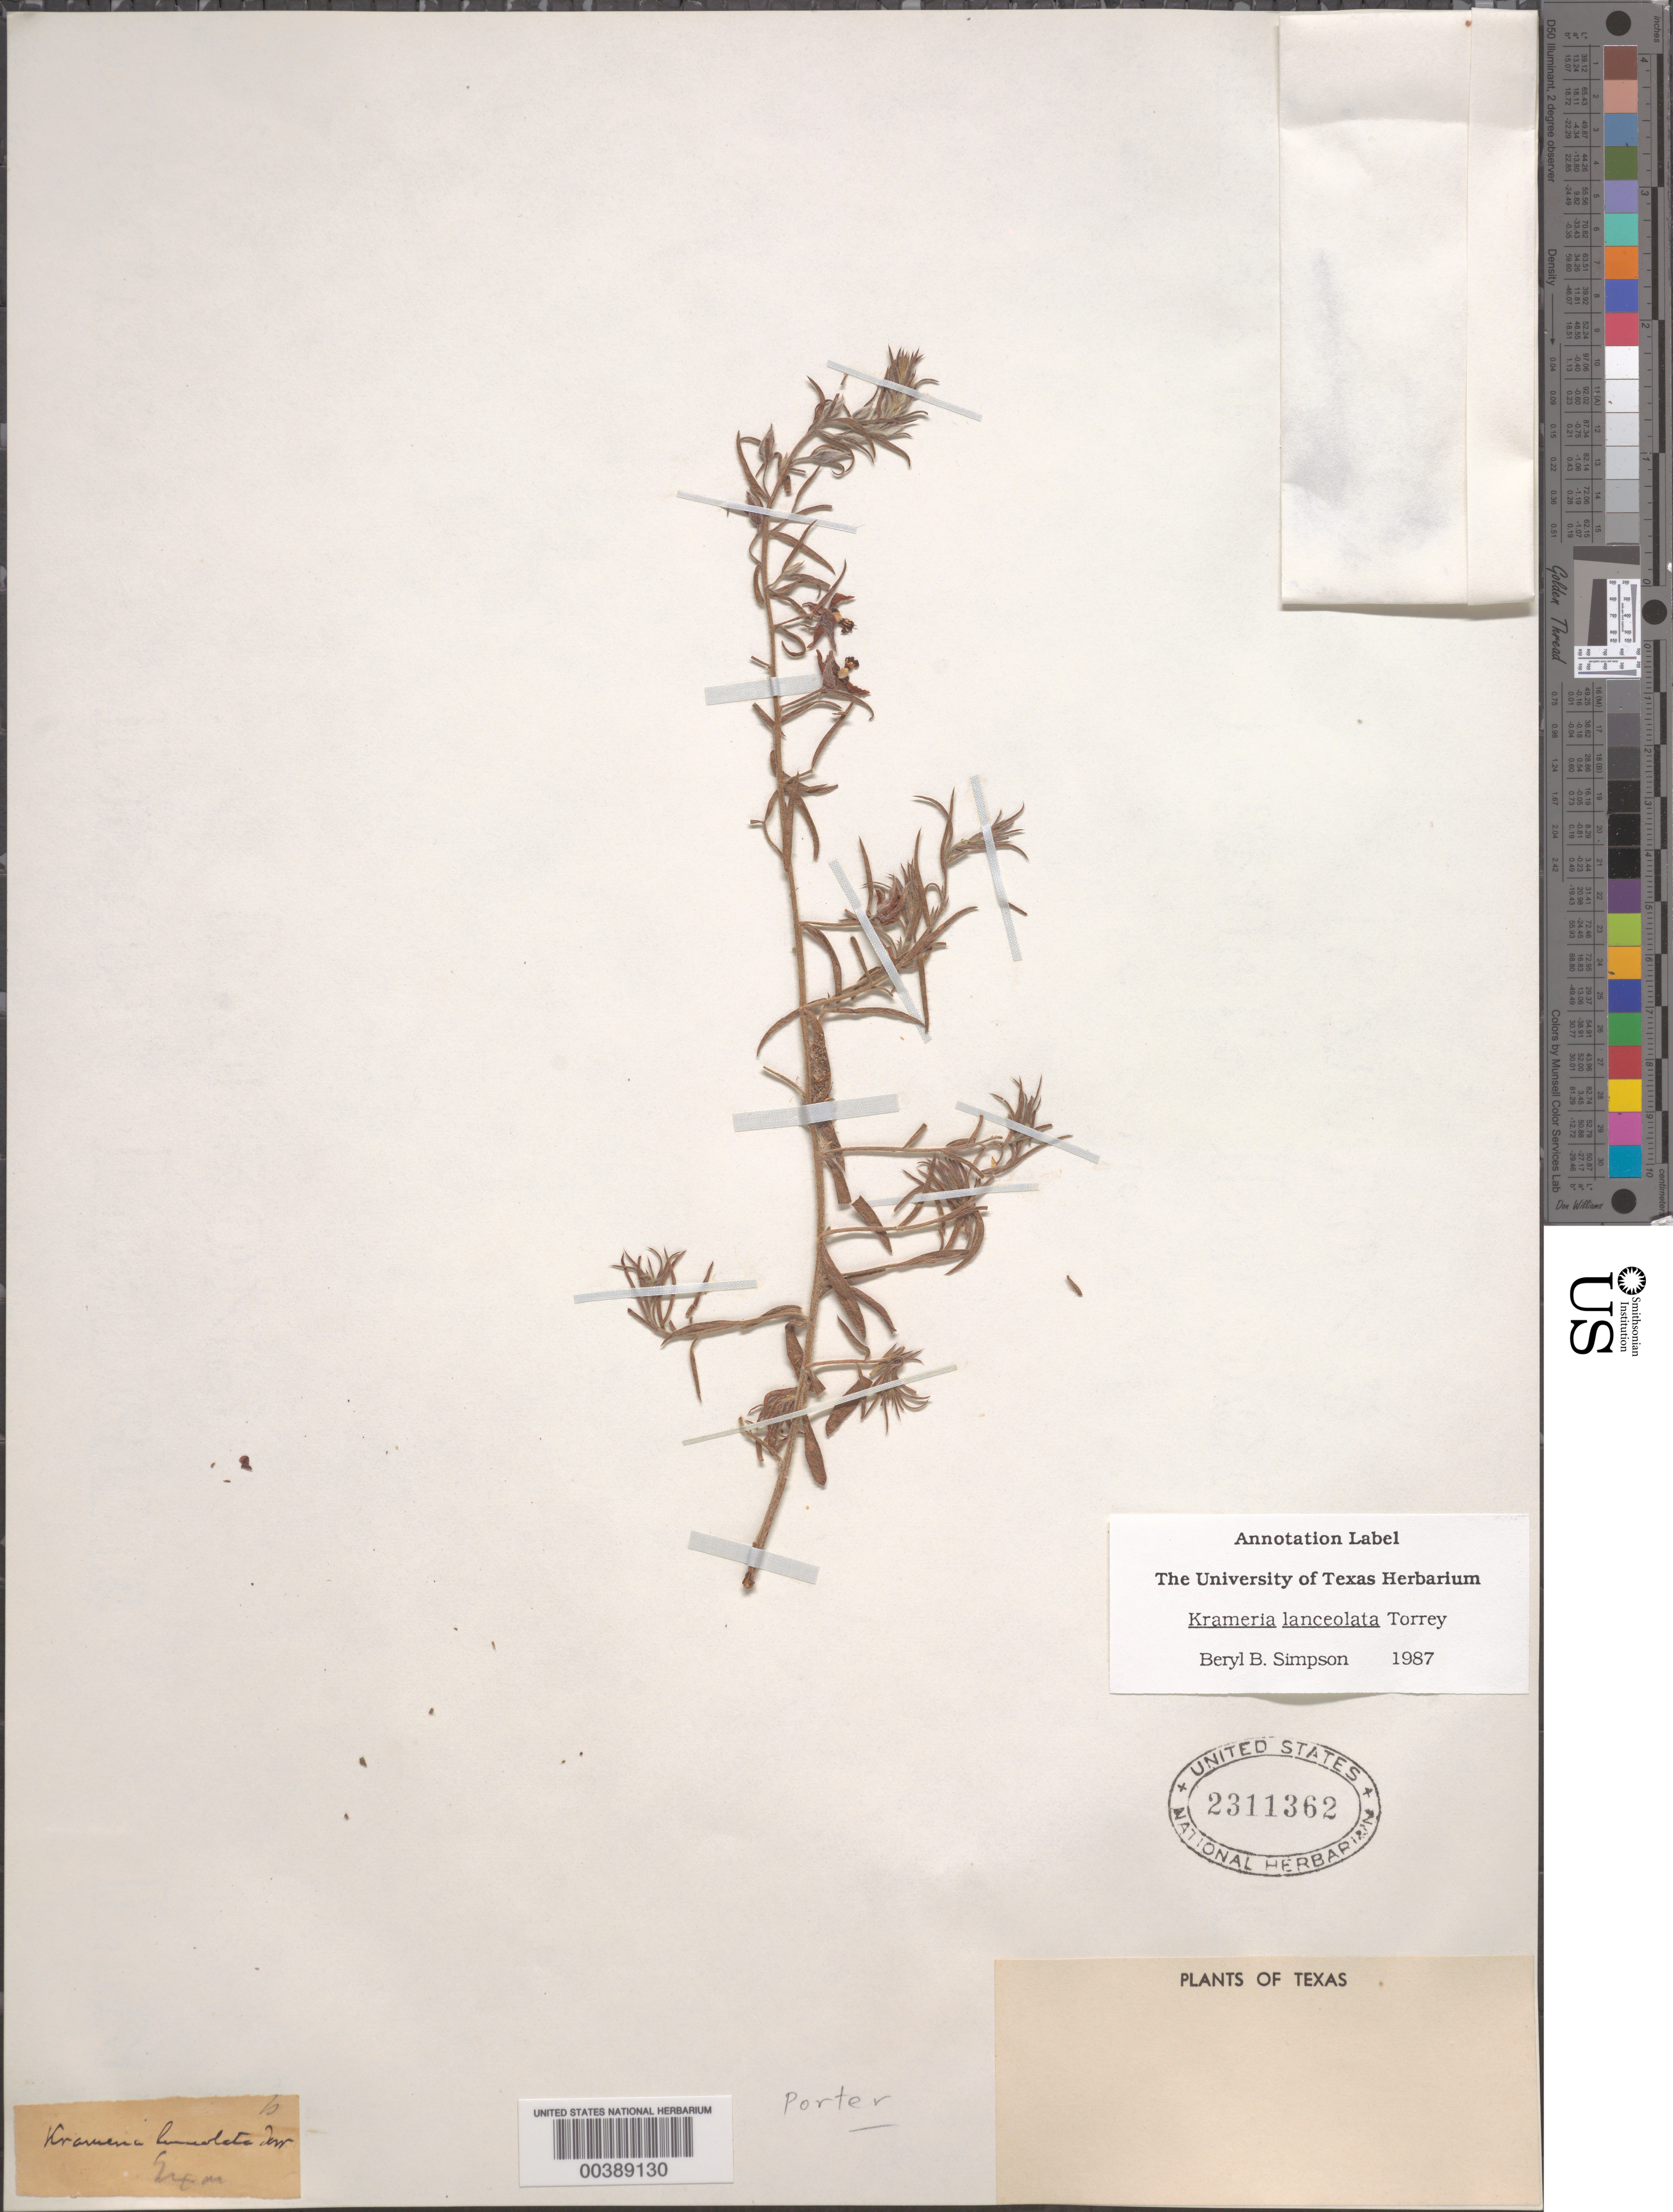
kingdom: Plantae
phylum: Tracheophyta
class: Magnoliopsida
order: Zygophyllales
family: Krameriaceae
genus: Krameria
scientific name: Krameria lanceolata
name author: Torr.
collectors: -- Porter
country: United States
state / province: Texas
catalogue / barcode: US 2311362